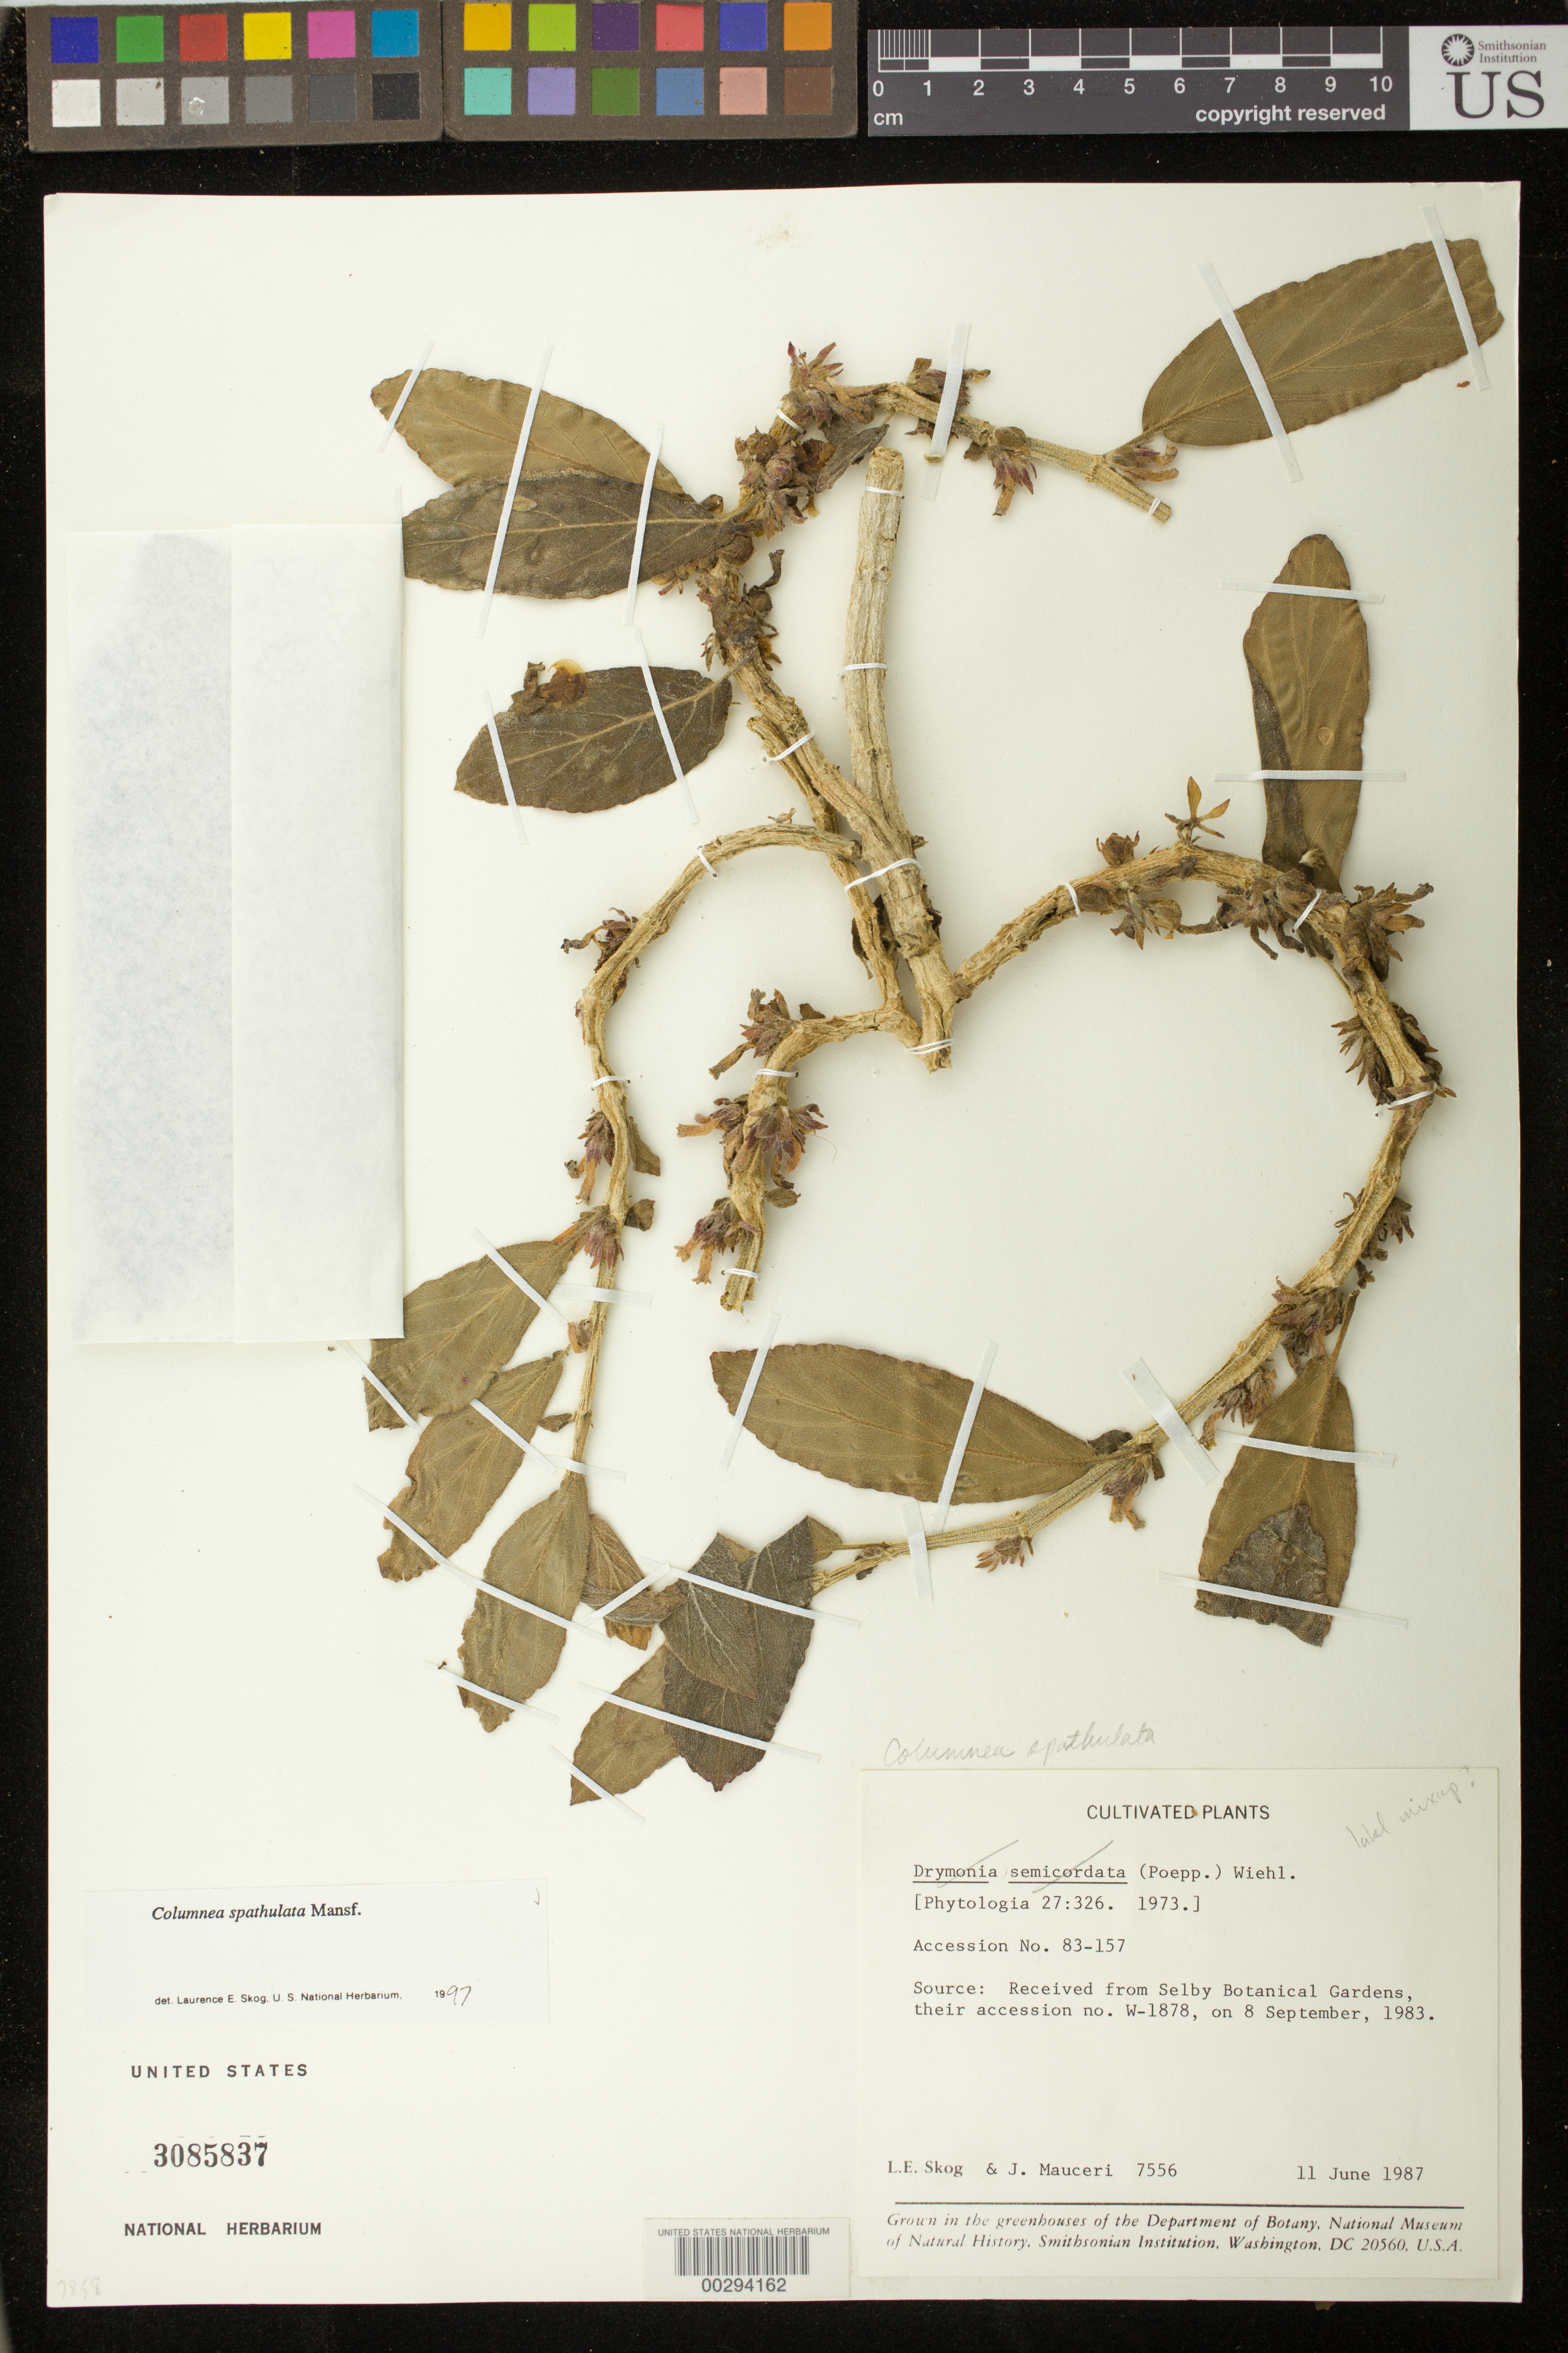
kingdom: Plantae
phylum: Tracheophyta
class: Magnoliopsida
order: Lamiales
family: Gesneriaceae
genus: Columnea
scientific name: Columnea spathulata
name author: Mansf.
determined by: Skog, Laurence E.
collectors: L. E. Skog & J. Mauceri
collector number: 7556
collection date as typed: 11 Jun 1987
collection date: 1987-06-11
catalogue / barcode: US 3085837